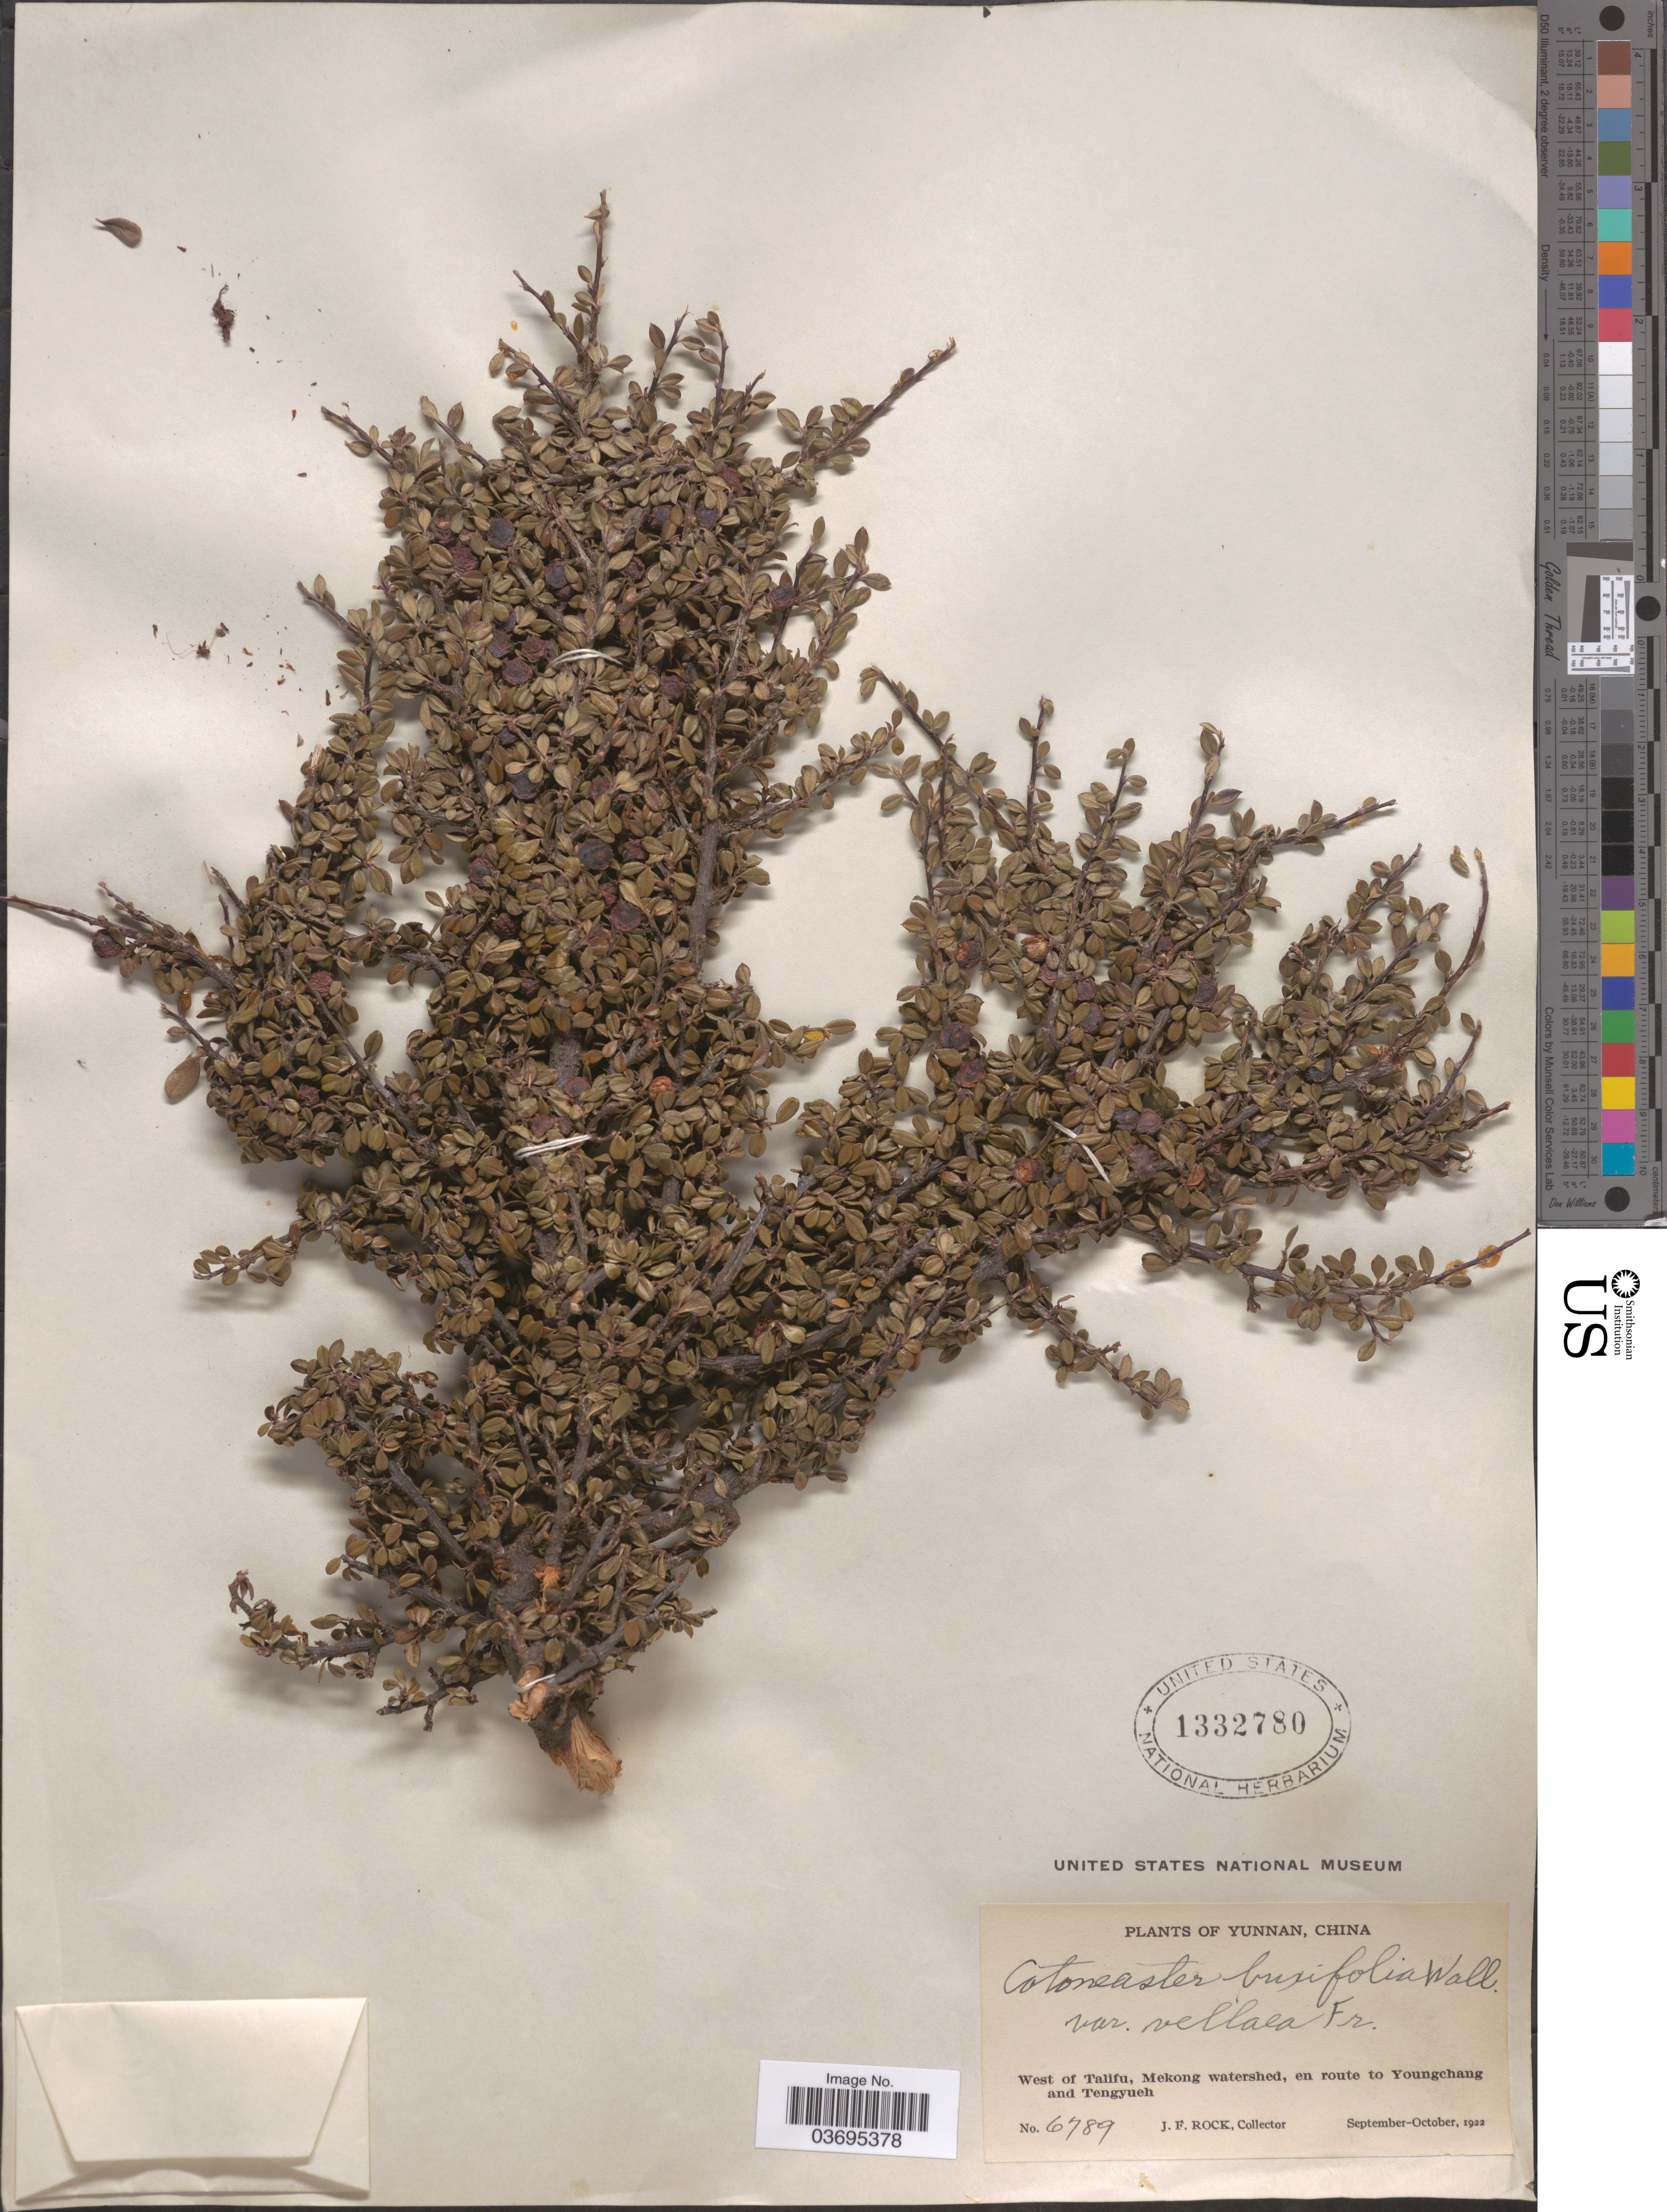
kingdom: Plantae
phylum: Tracheophyta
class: Magnoliopsida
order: Rosales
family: Rosaceae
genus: Cotoneaster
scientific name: Cotoneaster buxifolius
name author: Wall. ex Lindl.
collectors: J. Rock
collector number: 6789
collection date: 1922-09/1922-10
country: China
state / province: Yunnan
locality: West of Talifu, Mekong watershed, en route to Youngchang and Tengyueh.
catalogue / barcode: US 1332780